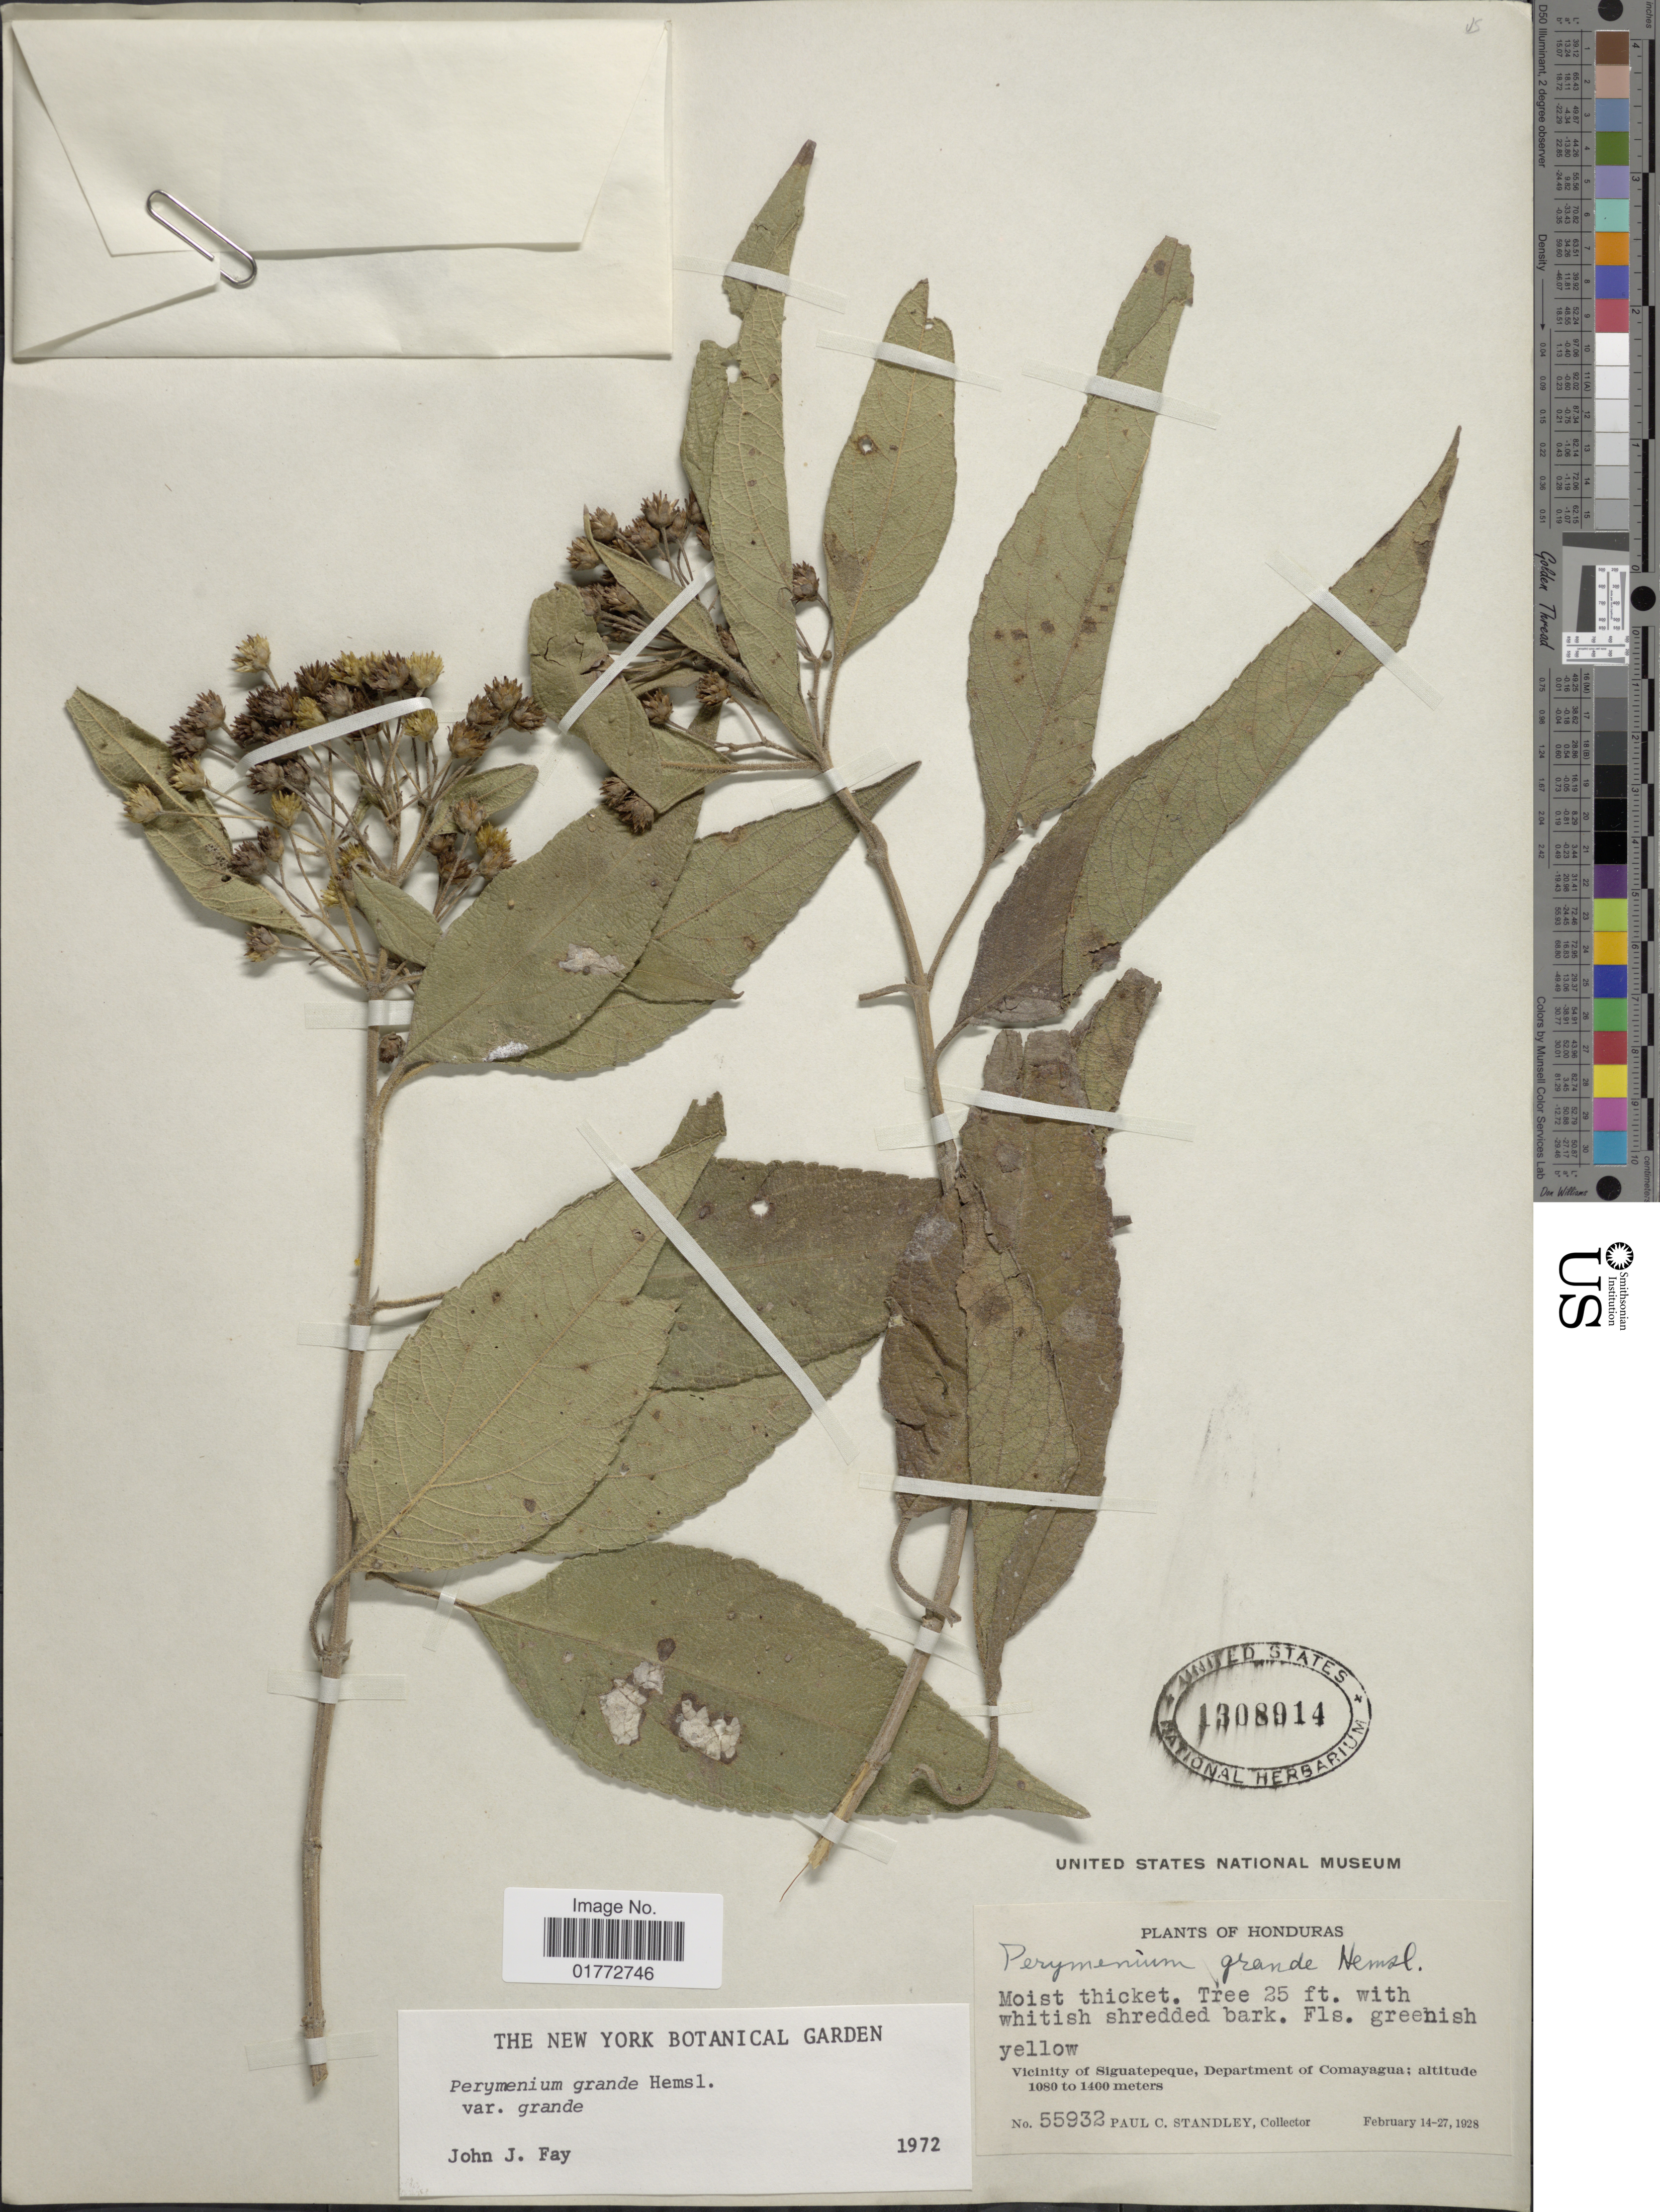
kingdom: Plantae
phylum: Tracheophyta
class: Magnoliopsida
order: Asterales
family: Asteraceae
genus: Perymenium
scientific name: Perymenium grande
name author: Hemsl.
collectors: P. C. Standley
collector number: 55932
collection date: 1928-02-14/1928-02-27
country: Honduras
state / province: Comayagua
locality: Vicinity of Siguatepeque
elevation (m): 1080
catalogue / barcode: US 1308914